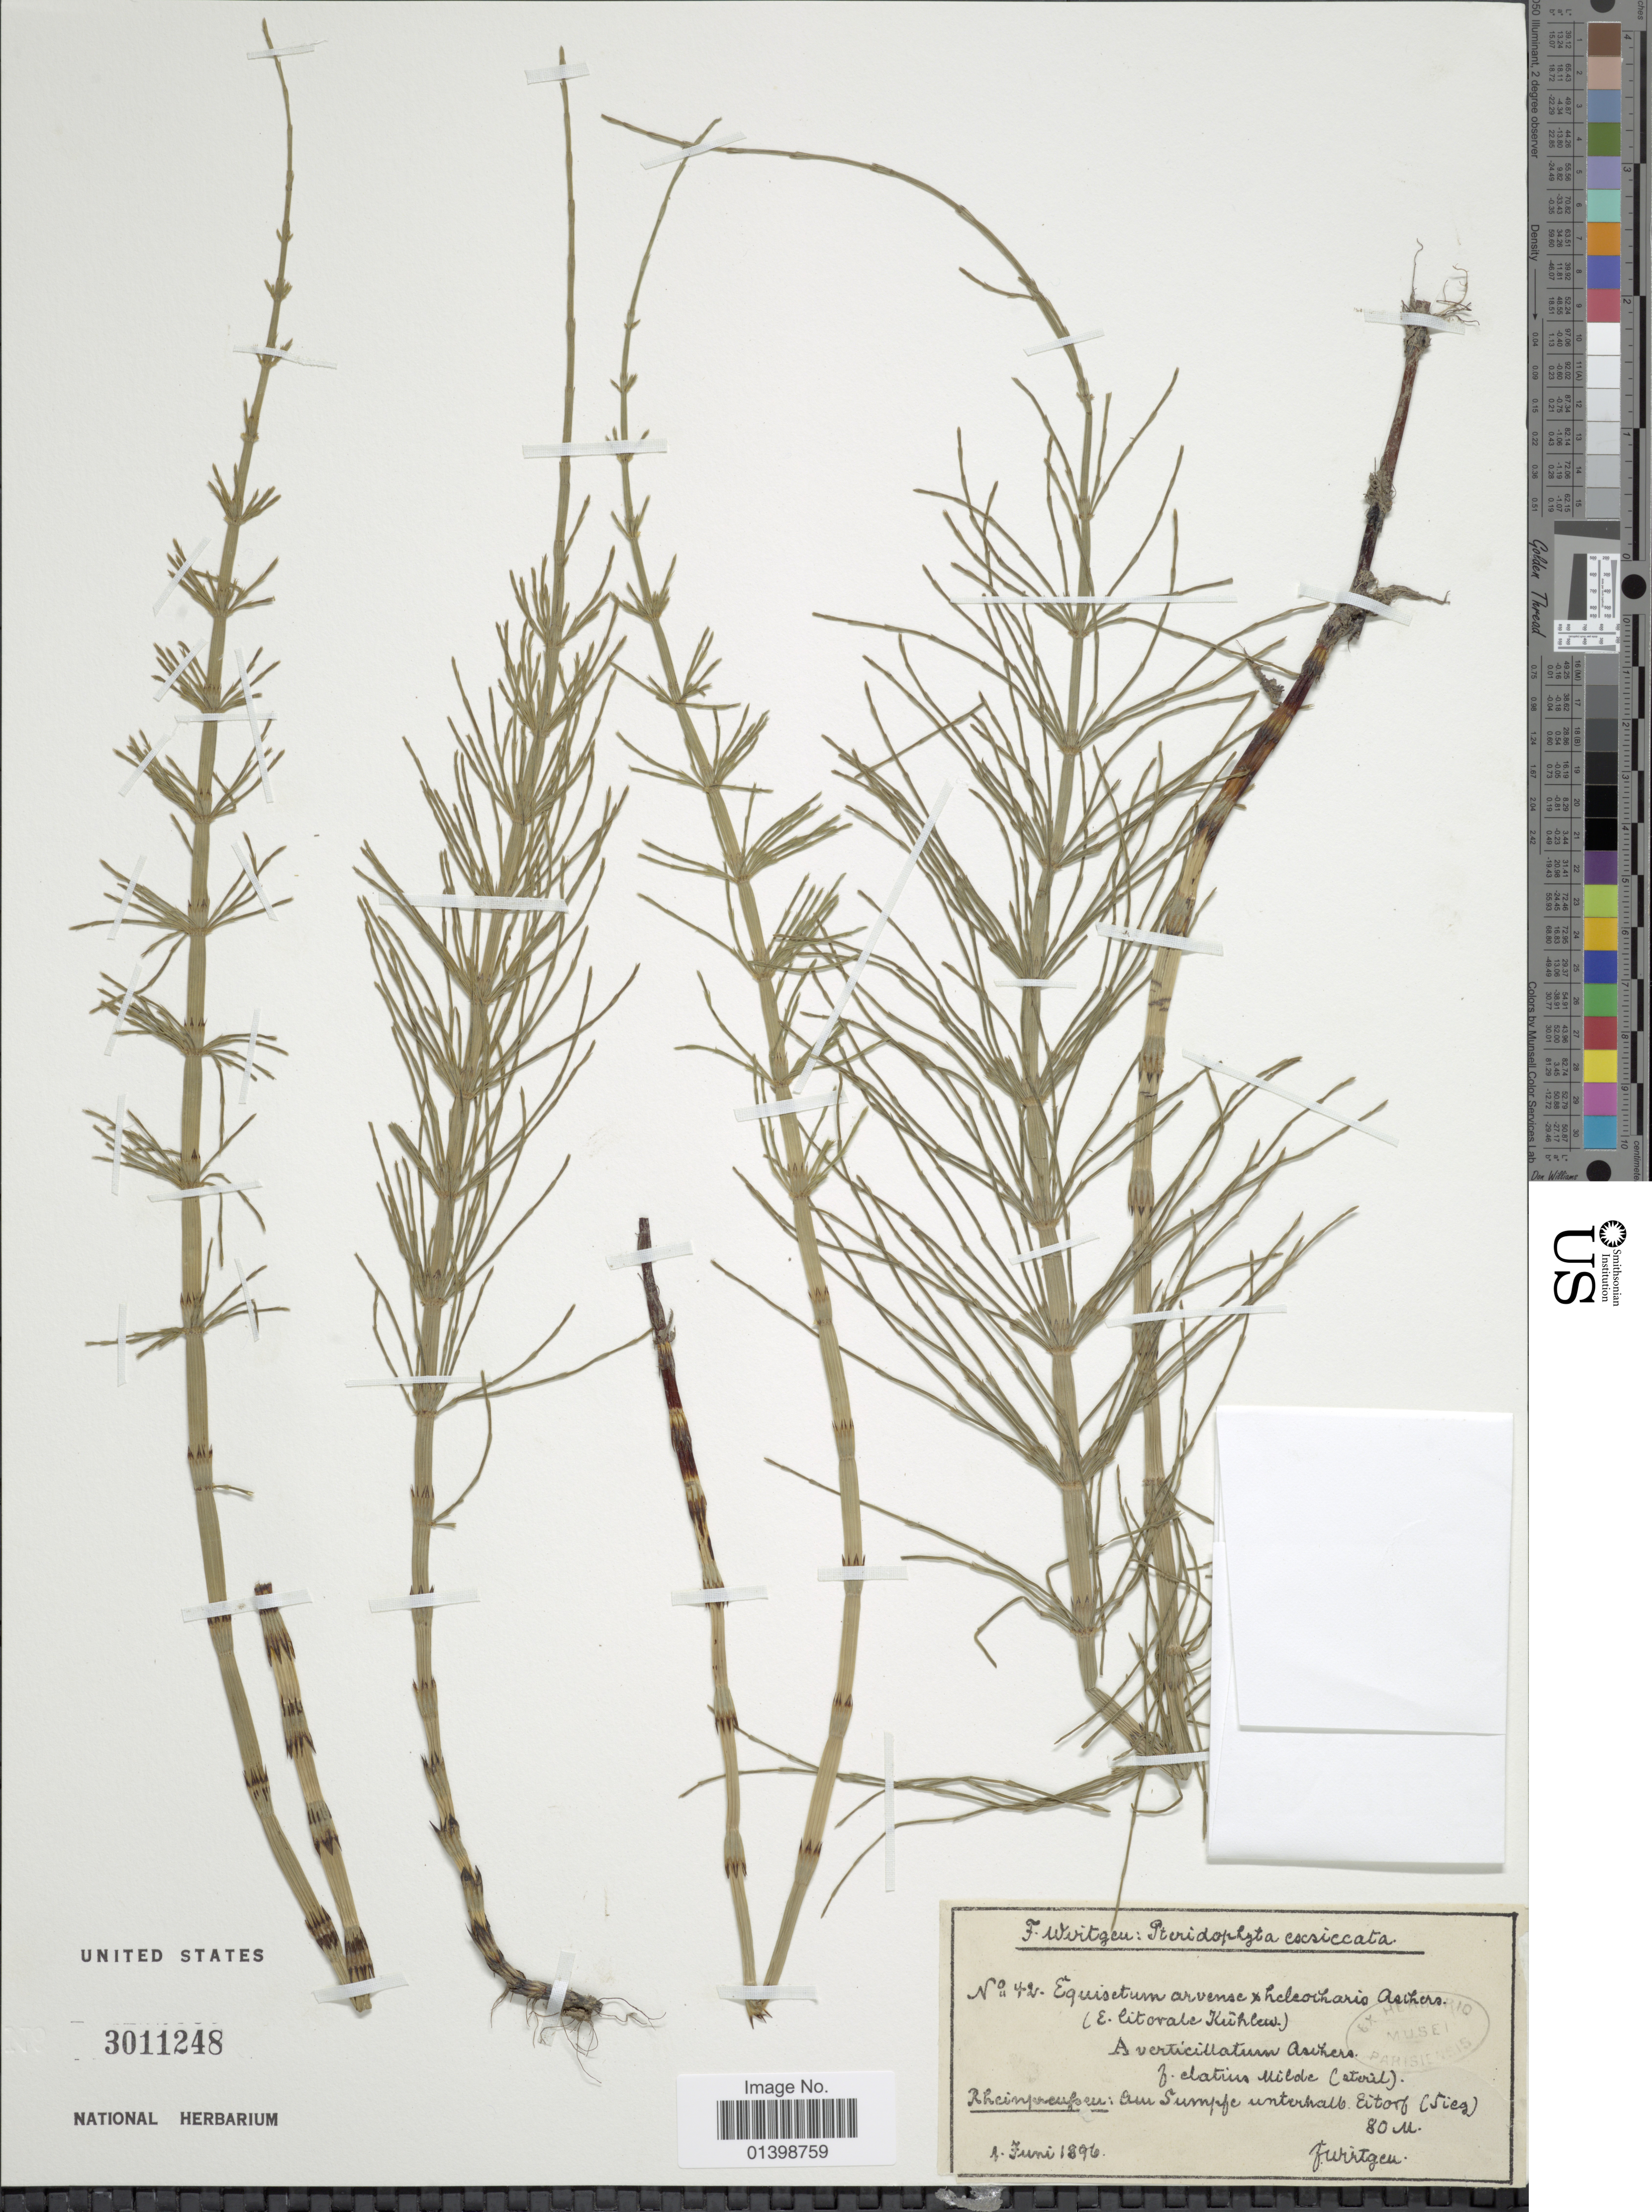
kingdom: Plantae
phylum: Tracheophyta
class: Polypodiopsida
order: Equisetales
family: Equisetaceae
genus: Equisetum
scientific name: Equisetum x litorale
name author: Kuhlw.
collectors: F. Wirtgen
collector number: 42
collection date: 1896-06-01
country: Germany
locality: Rhein [illegible text]: An sumpfe unterhalb Eitorf (Sieg) [interpreted]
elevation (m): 80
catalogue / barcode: US 3011248